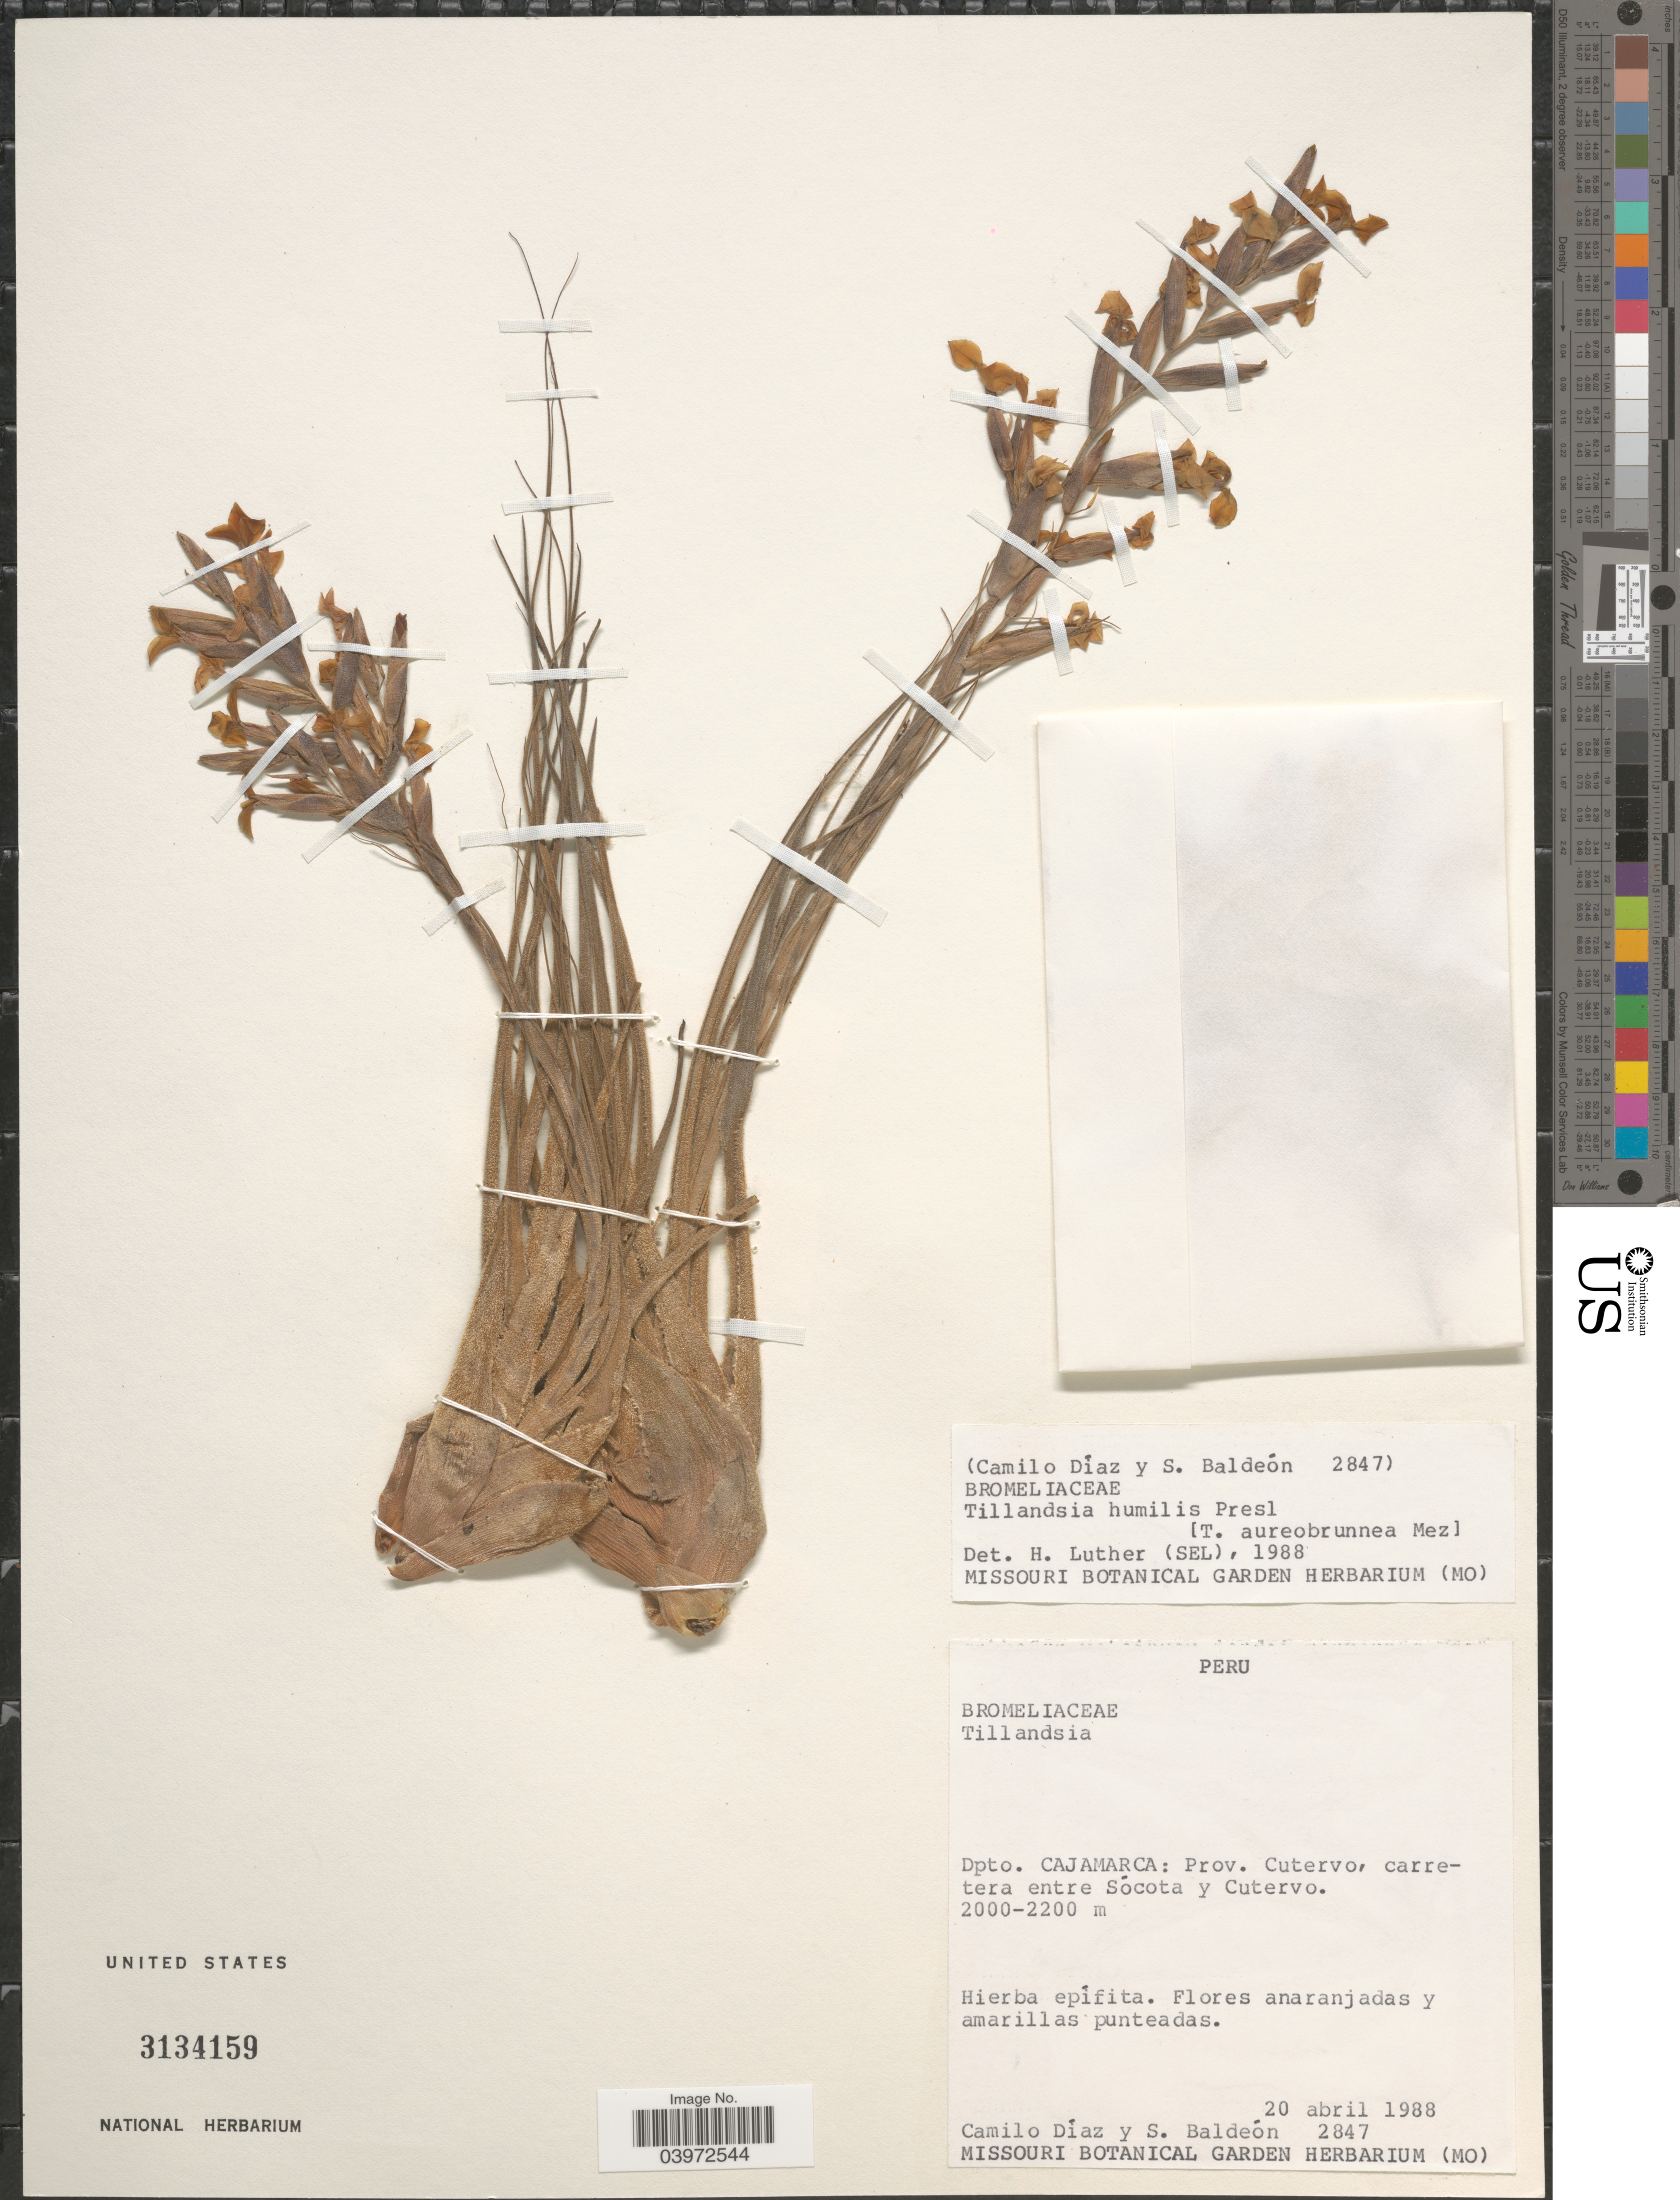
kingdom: Plantae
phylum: Tracheophyta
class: Liliopsida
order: Poales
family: Bromeliaceae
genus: Tillandsia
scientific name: Tillandsia aureobrunnea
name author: Mez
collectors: C. Díaz & S. Baldeón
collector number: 2847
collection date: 1988-04-20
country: Peru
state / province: Cajamarca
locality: Dpto. Cajamarca: Prov. Cutervo, carretera entre Sócota y Cutervo.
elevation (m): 2000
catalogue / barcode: US 3134159